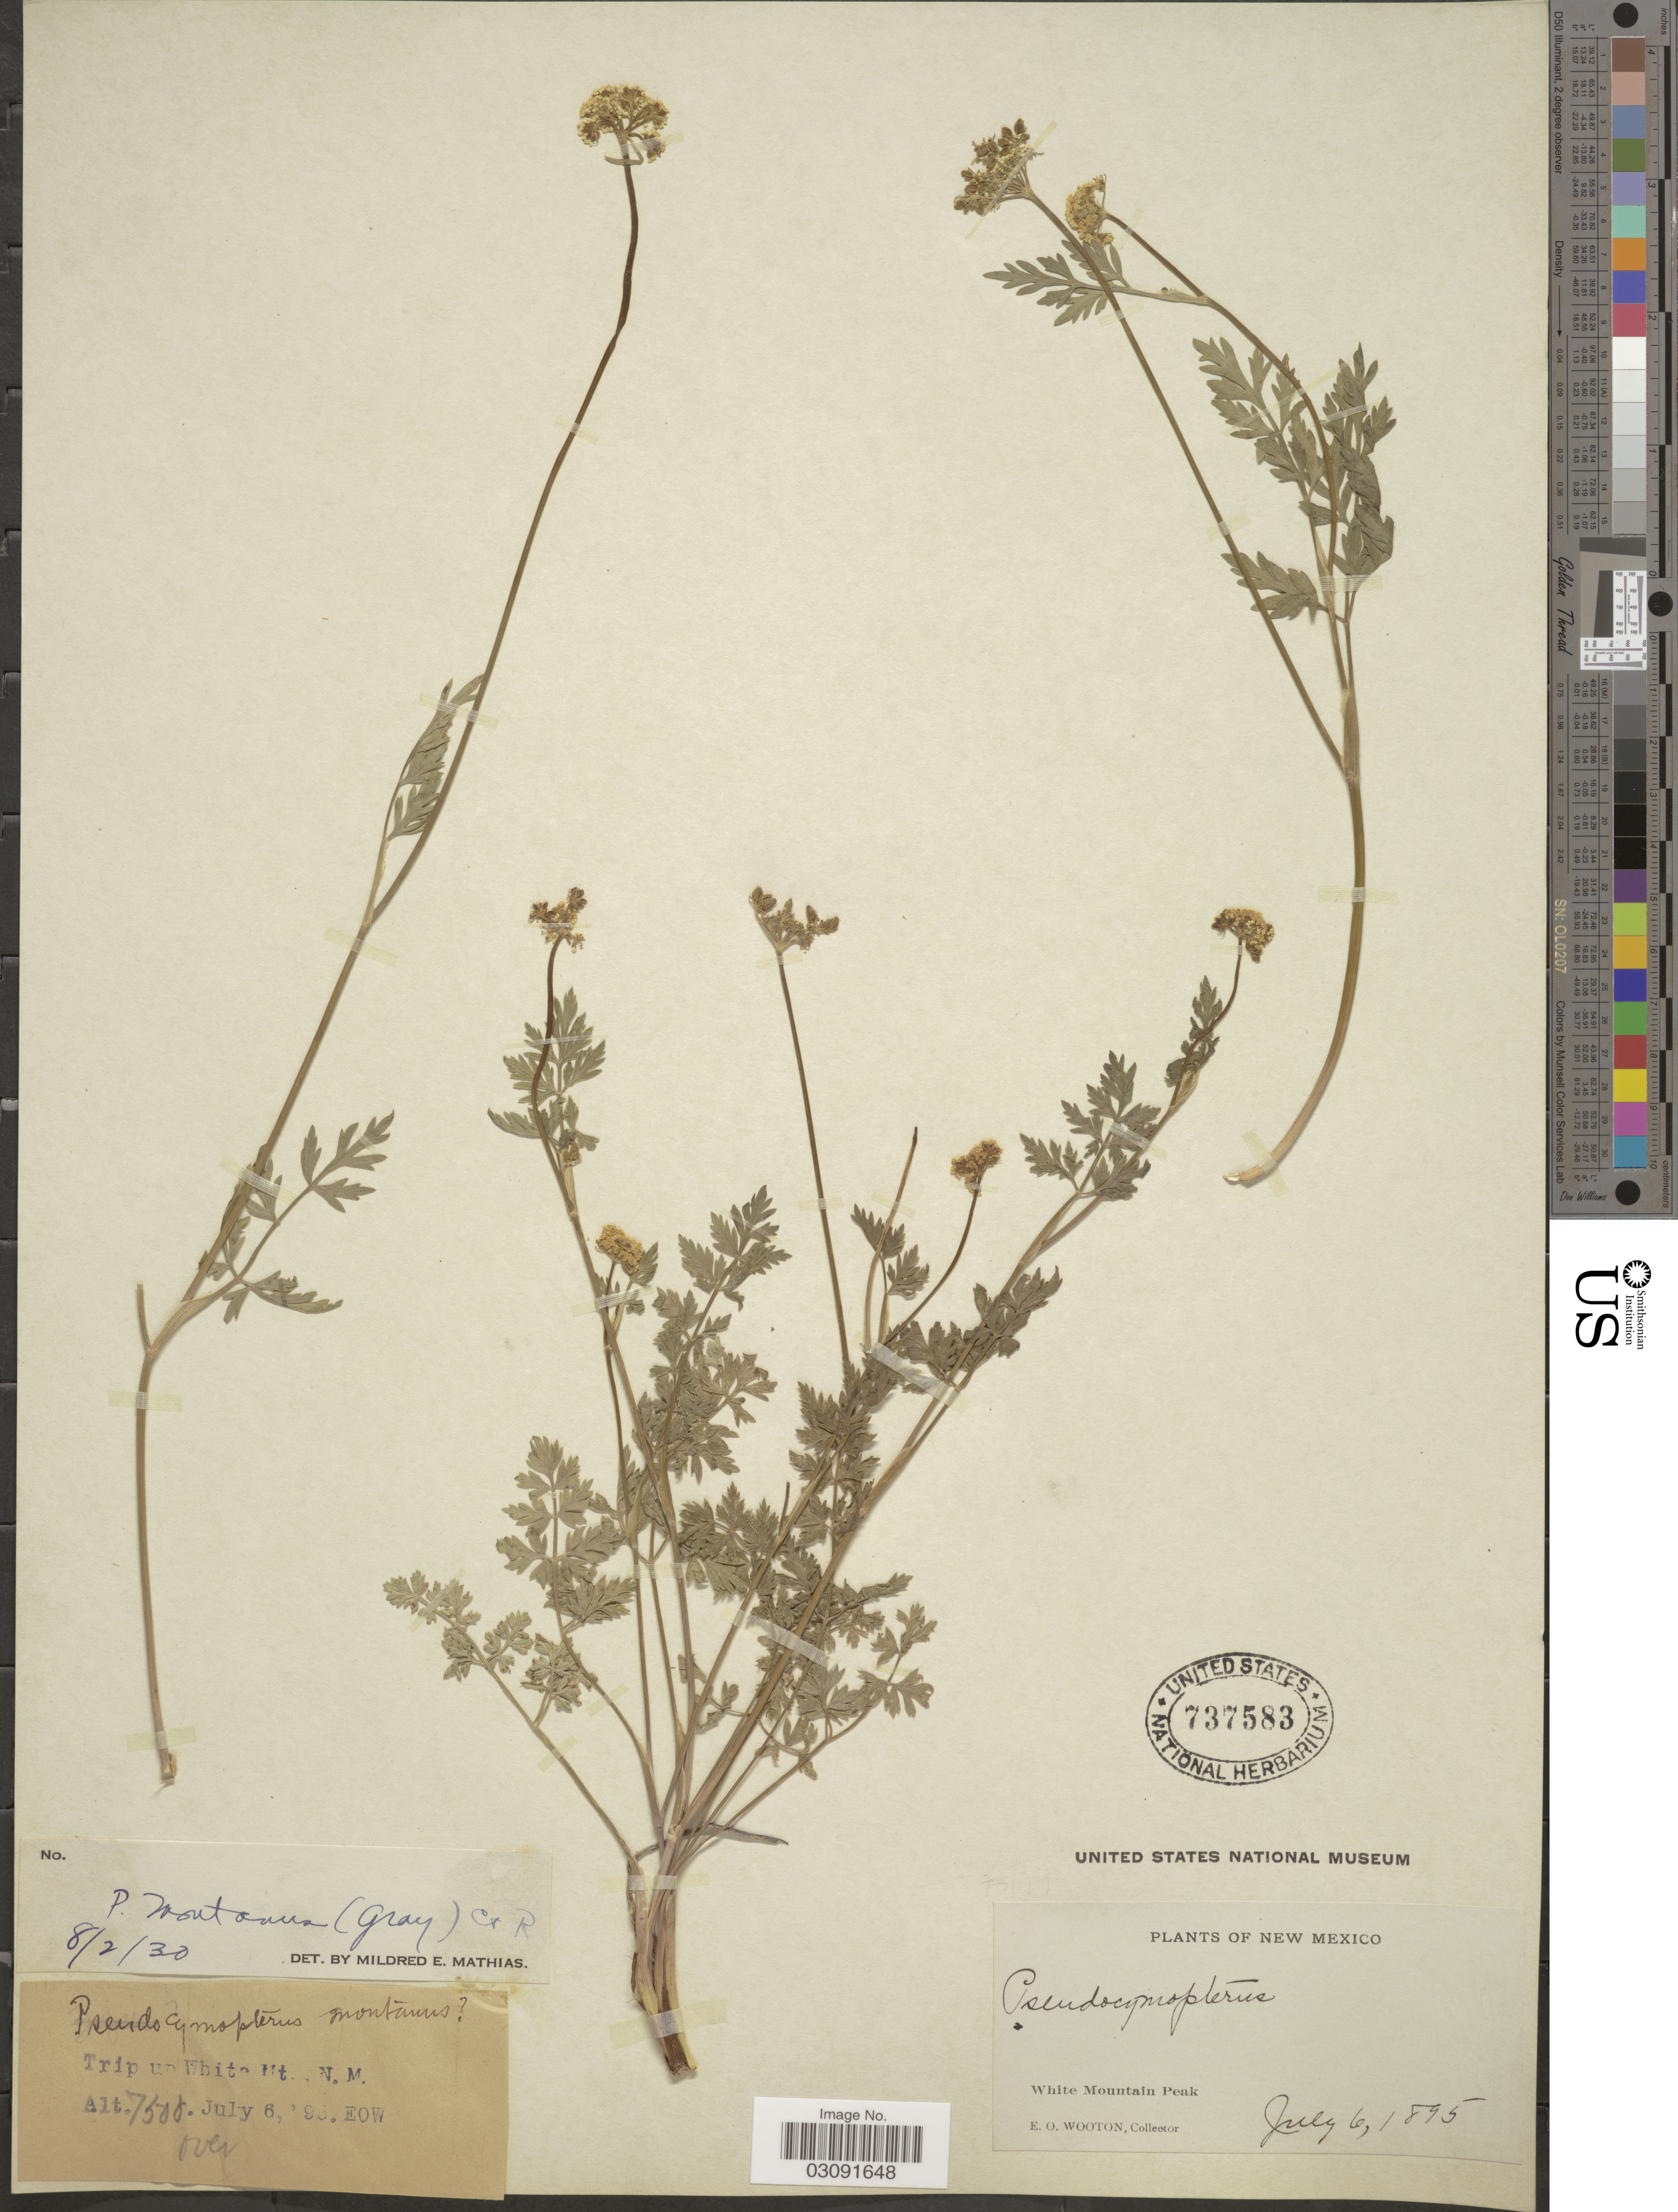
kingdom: Plantae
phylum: Tracheophyta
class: Magnoliopsida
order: Apiales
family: Apiaceae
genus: Pseudocymopterus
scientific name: Pseudocymopterus montanus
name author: (A. Gray) J.M. Coult. & Rose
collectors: E. O. Wooton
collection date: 1875-07-06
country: United States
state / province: New Mexico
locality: White Mountain Peak.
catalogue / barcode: US 737583